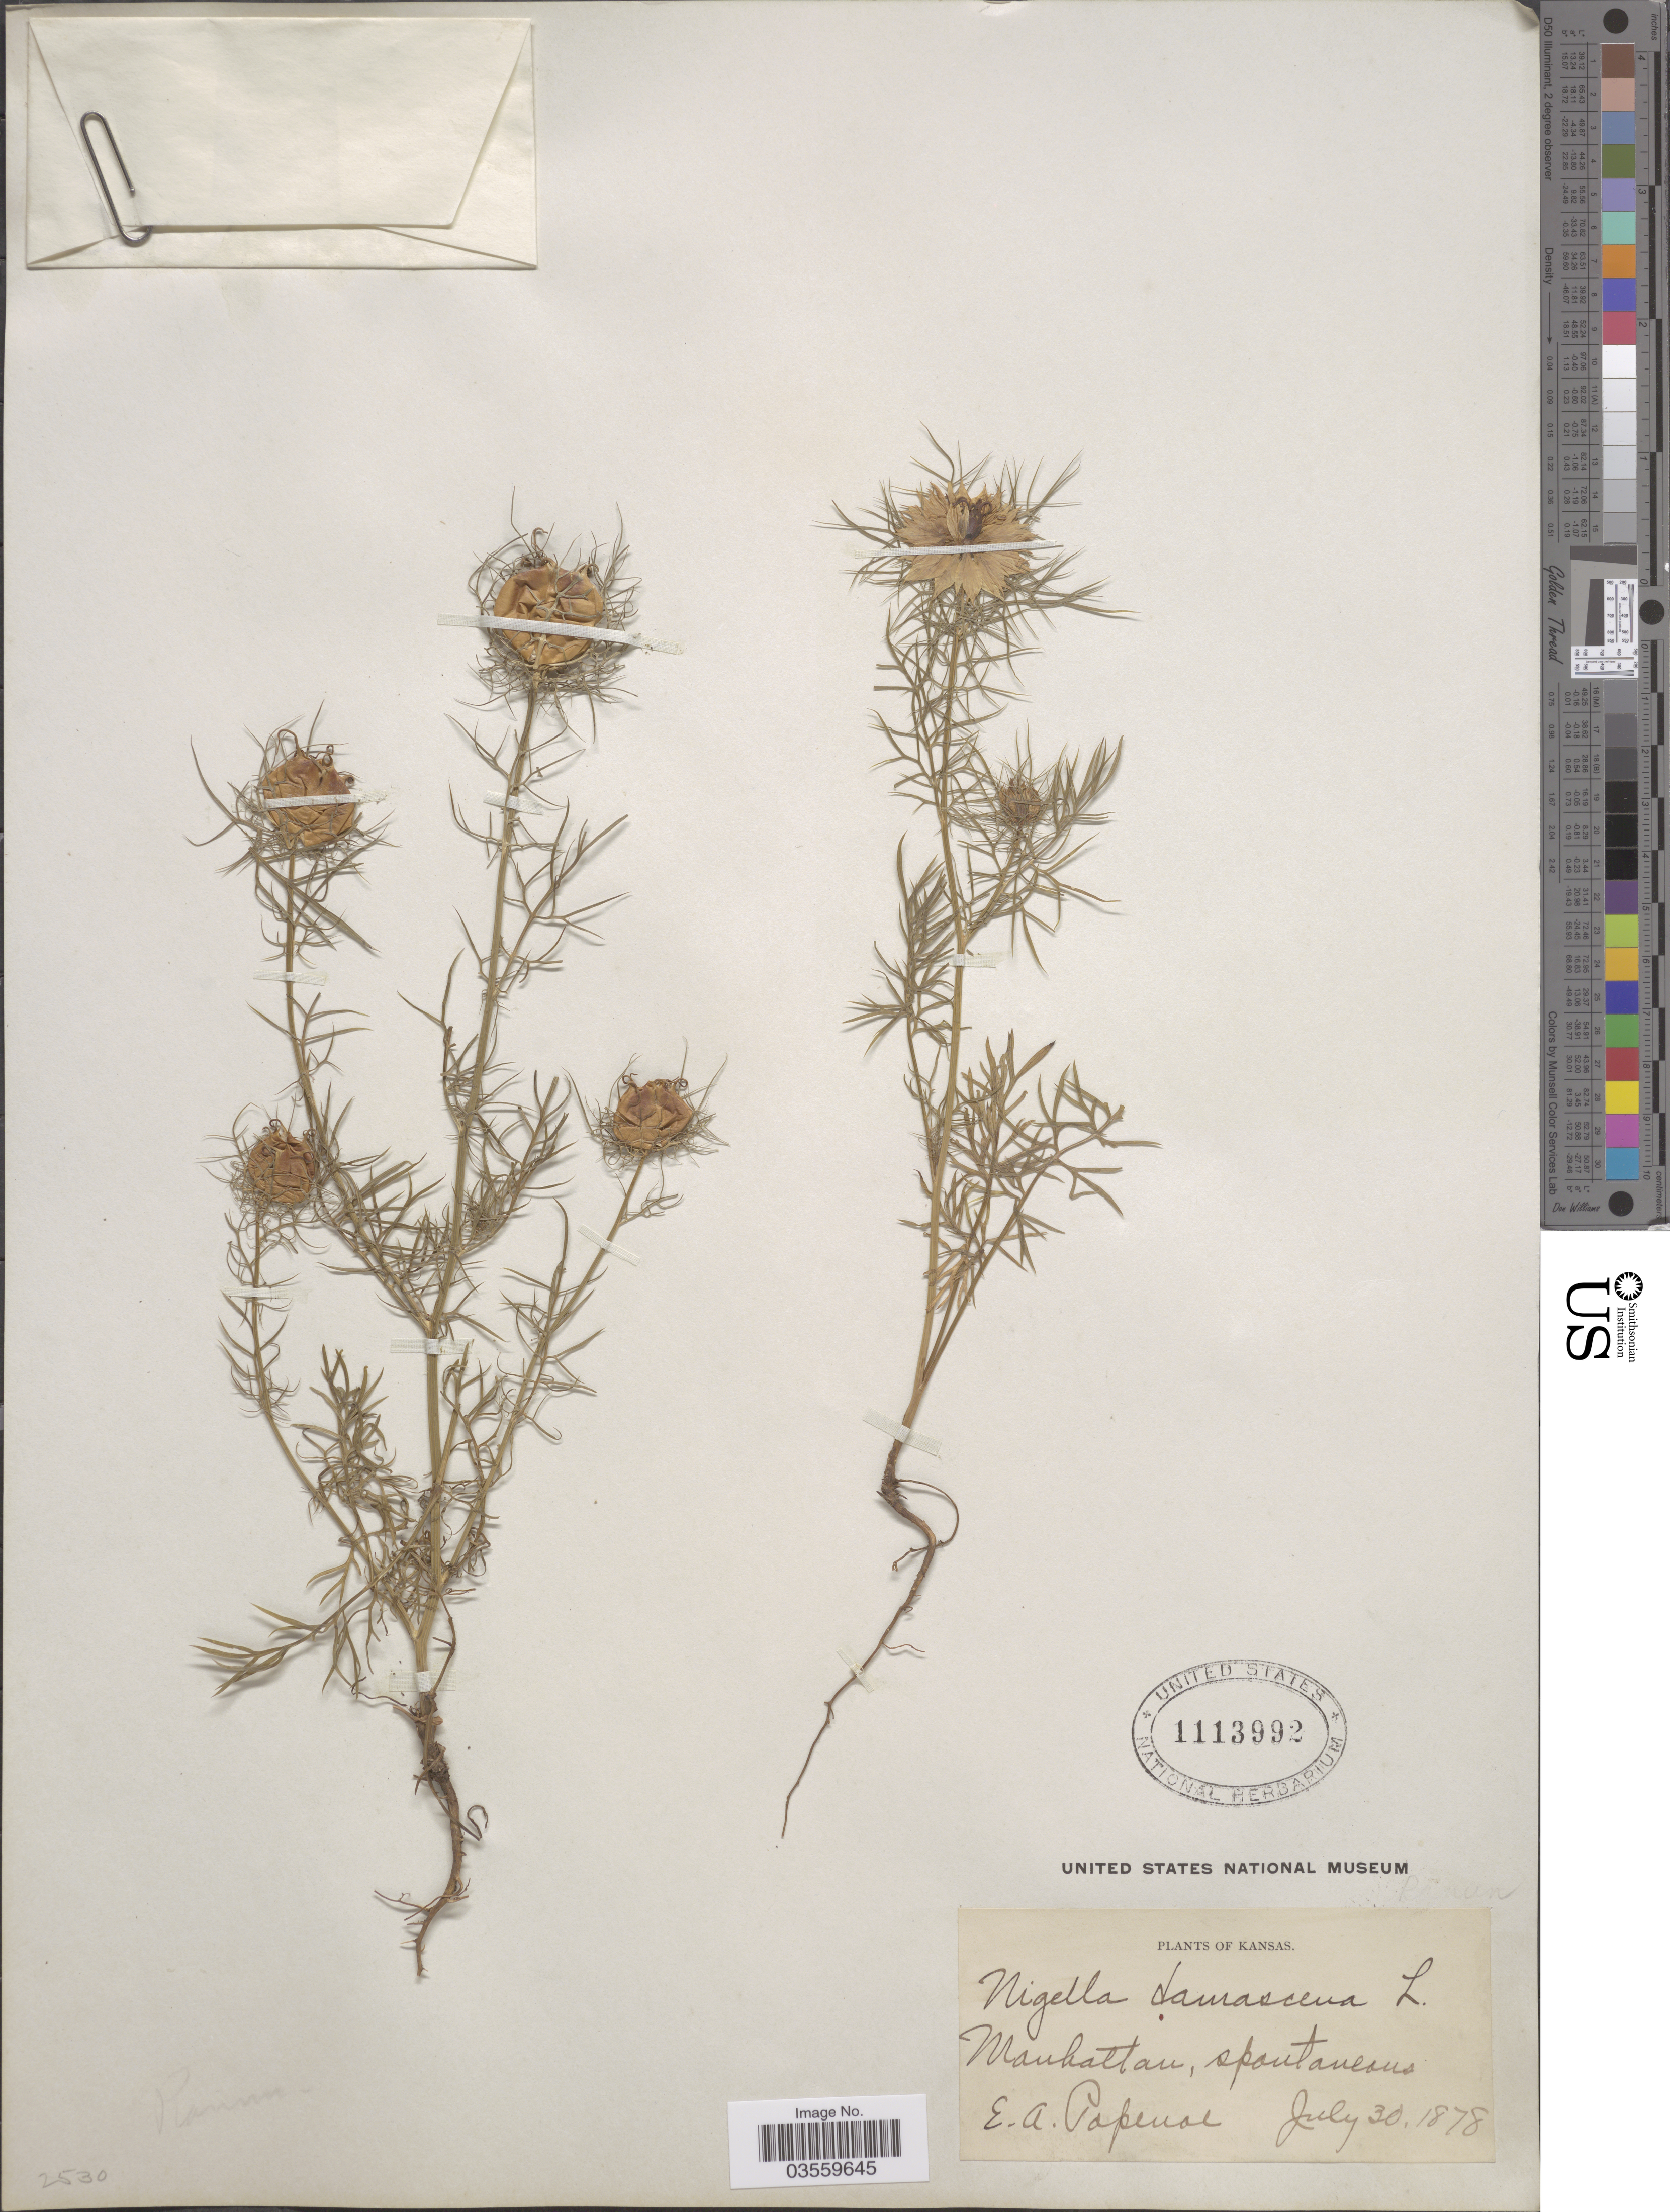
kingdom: Plantae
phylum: Tracheophyta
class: Magnoliopsida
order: Ranunculales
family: Ranunculaceae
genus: Nigella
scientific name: Nigella damascena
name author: L.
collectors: E. A. Popenoe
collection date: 1878-07-30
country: United States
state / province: Kansas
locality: Manhattan.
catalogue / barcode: US 1113992